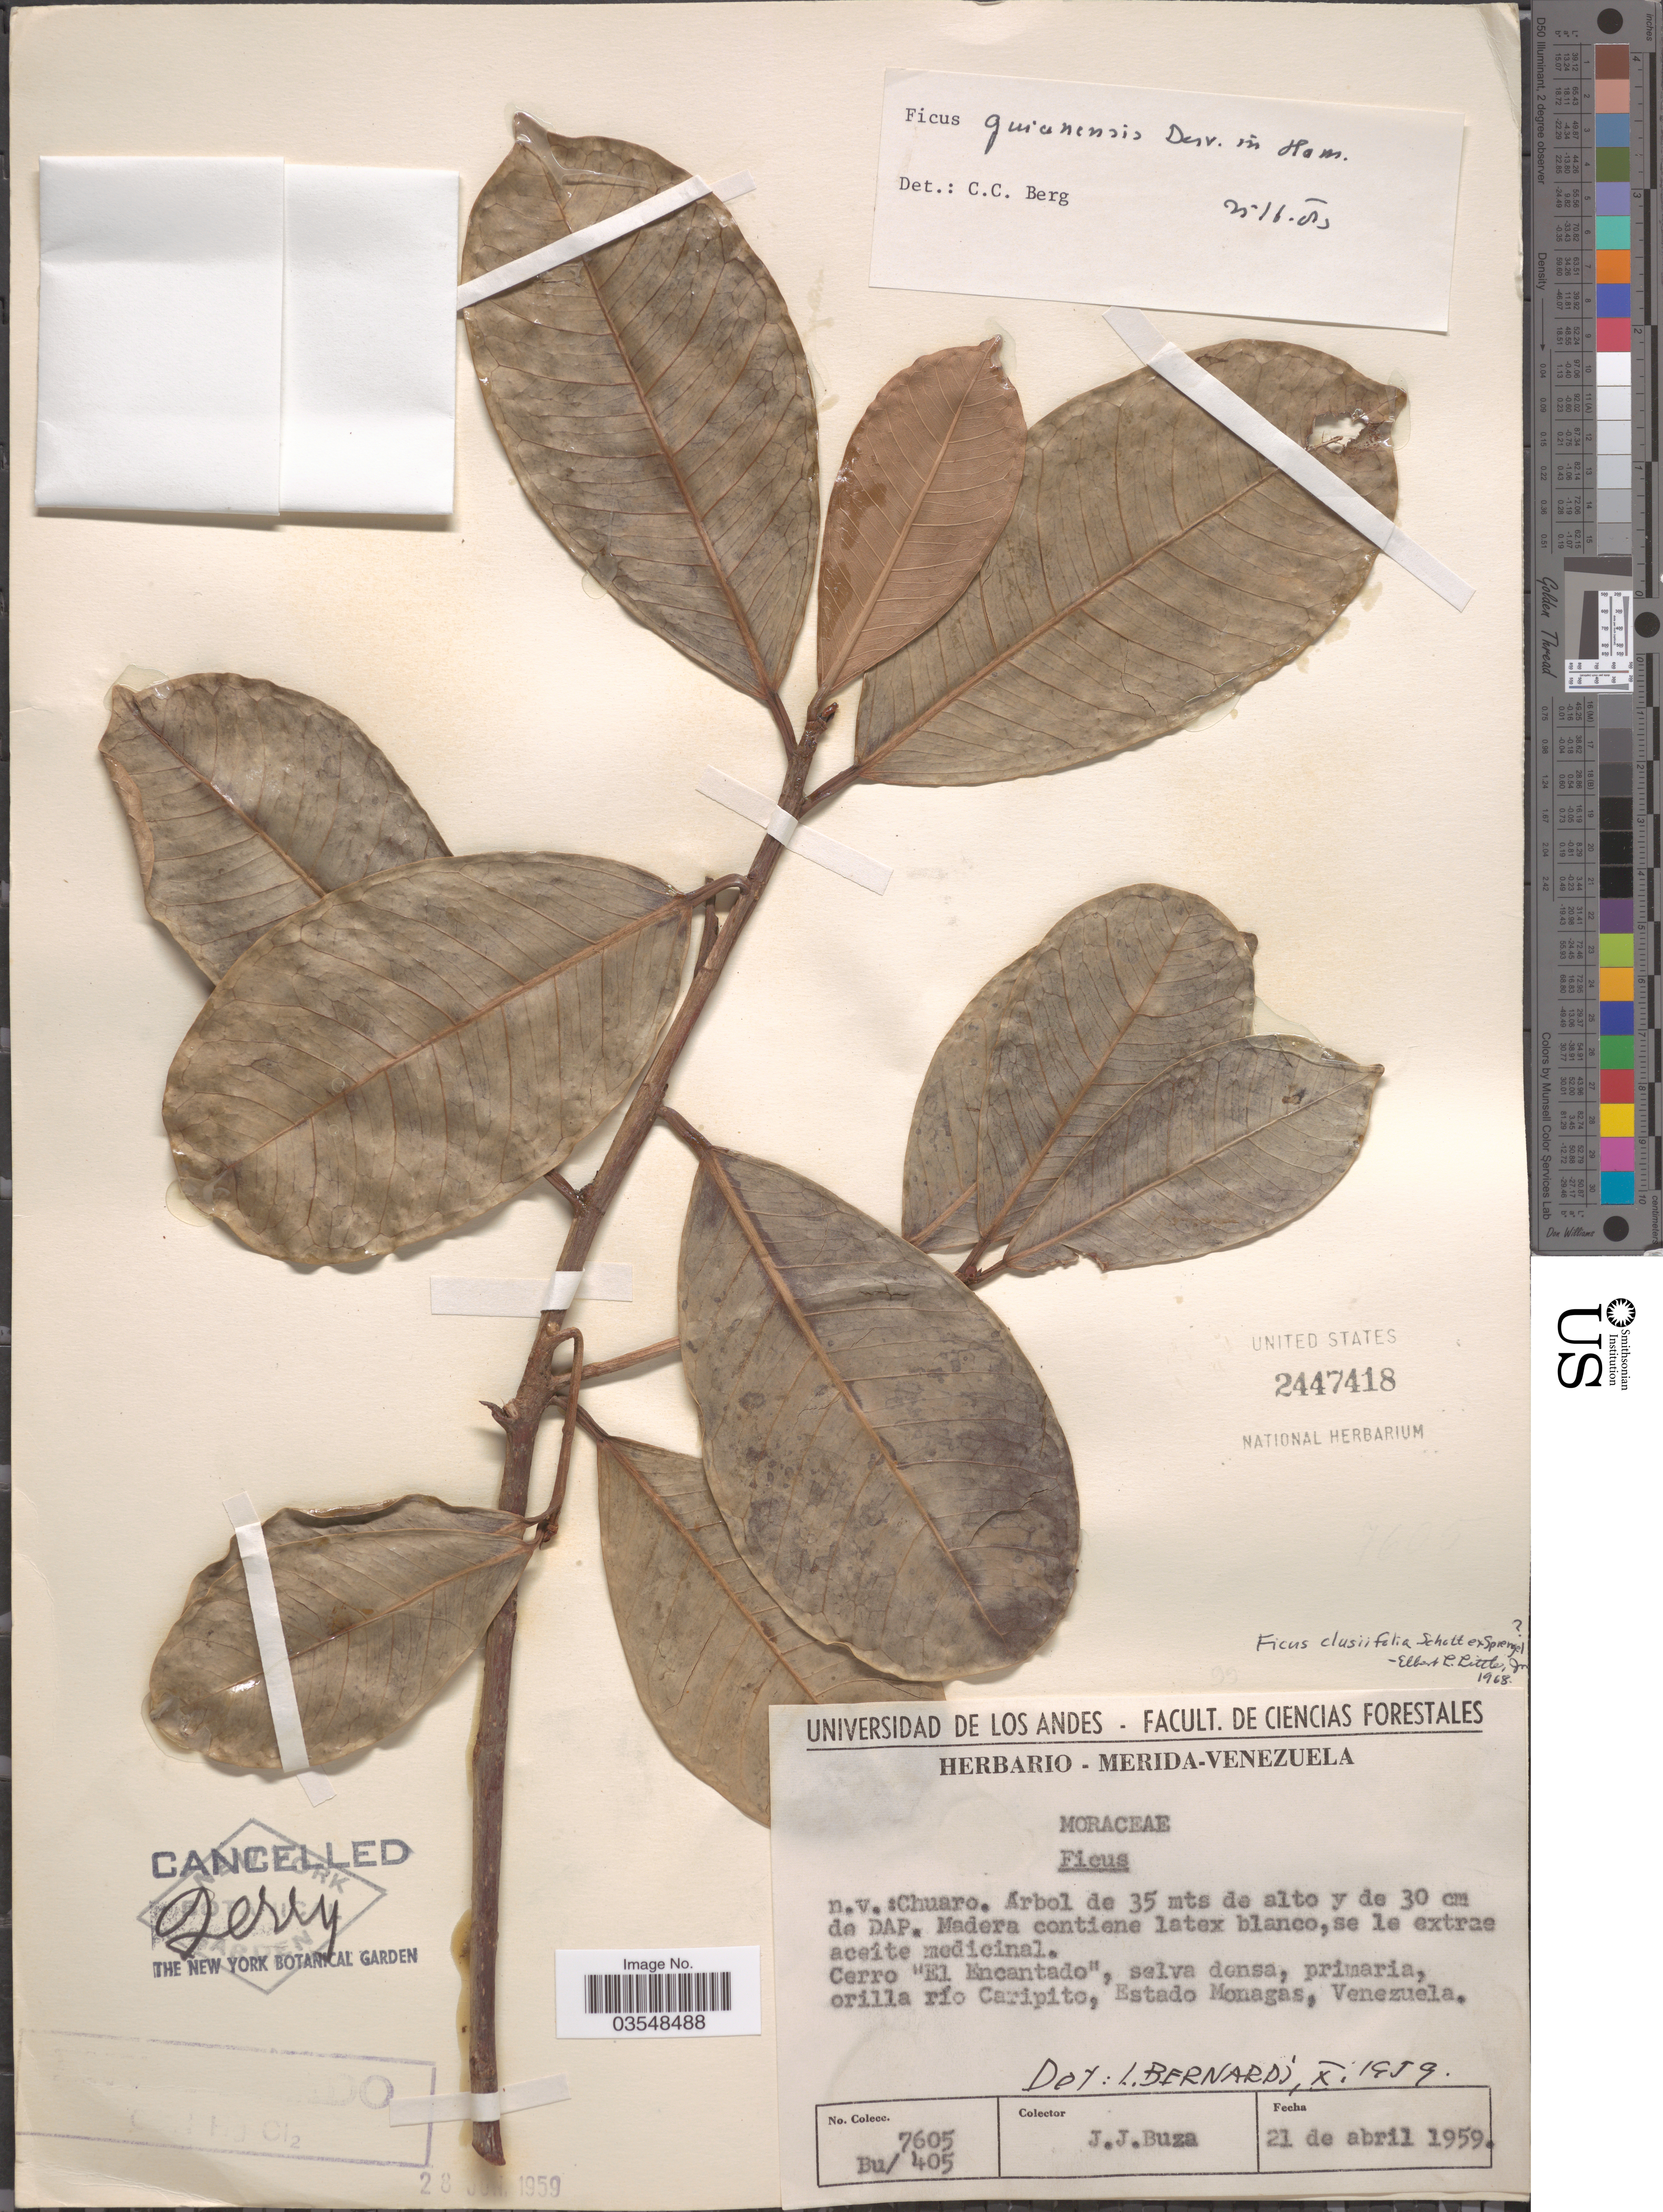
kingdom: Plantae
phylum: Tracheophyta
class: Magnoliopsida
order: Rosales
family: Moraceae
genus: Ficus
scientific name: Ficus guianensis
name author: Desv. ex Ham.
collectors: J. Buza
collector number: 7605Bu/405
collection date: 1959-04-21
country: Venezuela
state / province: Monagas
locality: Cerro "El Encantado", selva densa, primaria, orilla río Caripito.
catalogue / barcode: US 2447418